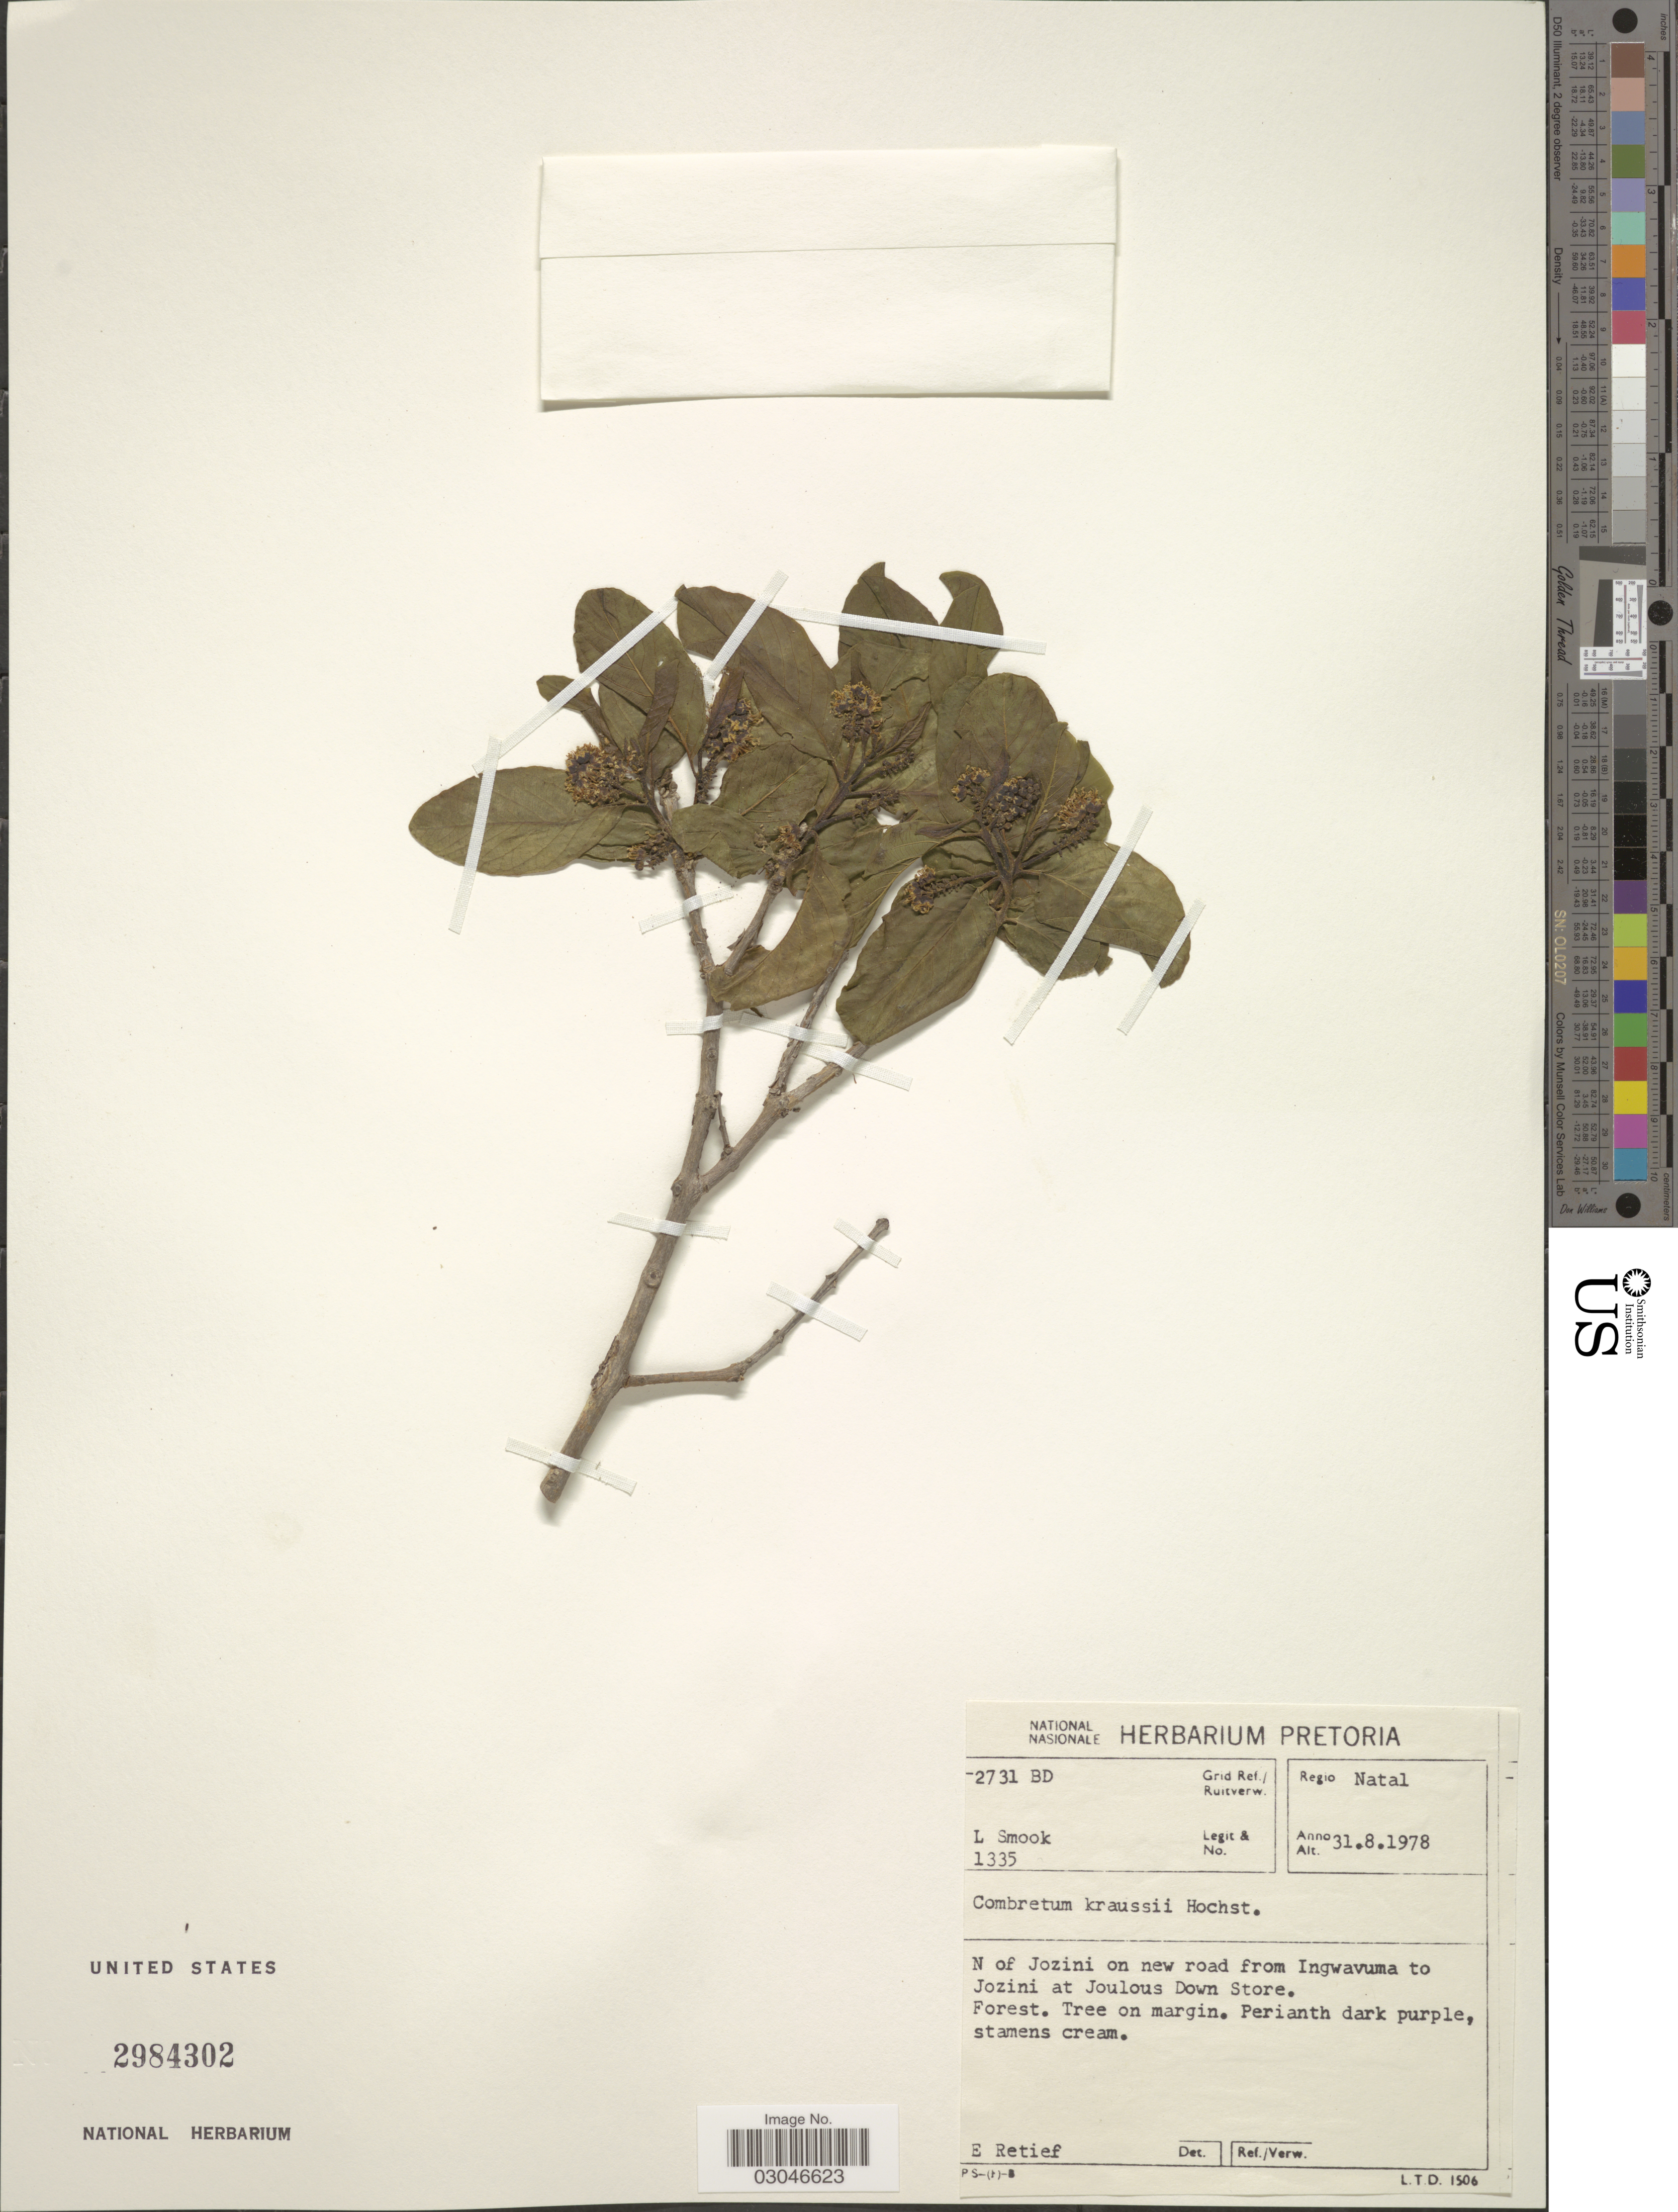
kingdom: Plantae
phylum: Tracheophyta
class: Magnoliopsida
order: Myrtales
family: Combretaceae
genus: Combretum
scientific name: Combretum kraussii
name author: Hochst.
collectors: L. Smook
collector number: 1335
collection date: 1978-08-31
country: South Africa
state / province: KwaZulu-Natal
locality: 2731 BD Grid Ref./ Ruitverw. Regio Natal. N of Jozini on new road from Ingwavuma to Jozini at Joulous Down Store.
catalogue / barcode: US 2984302